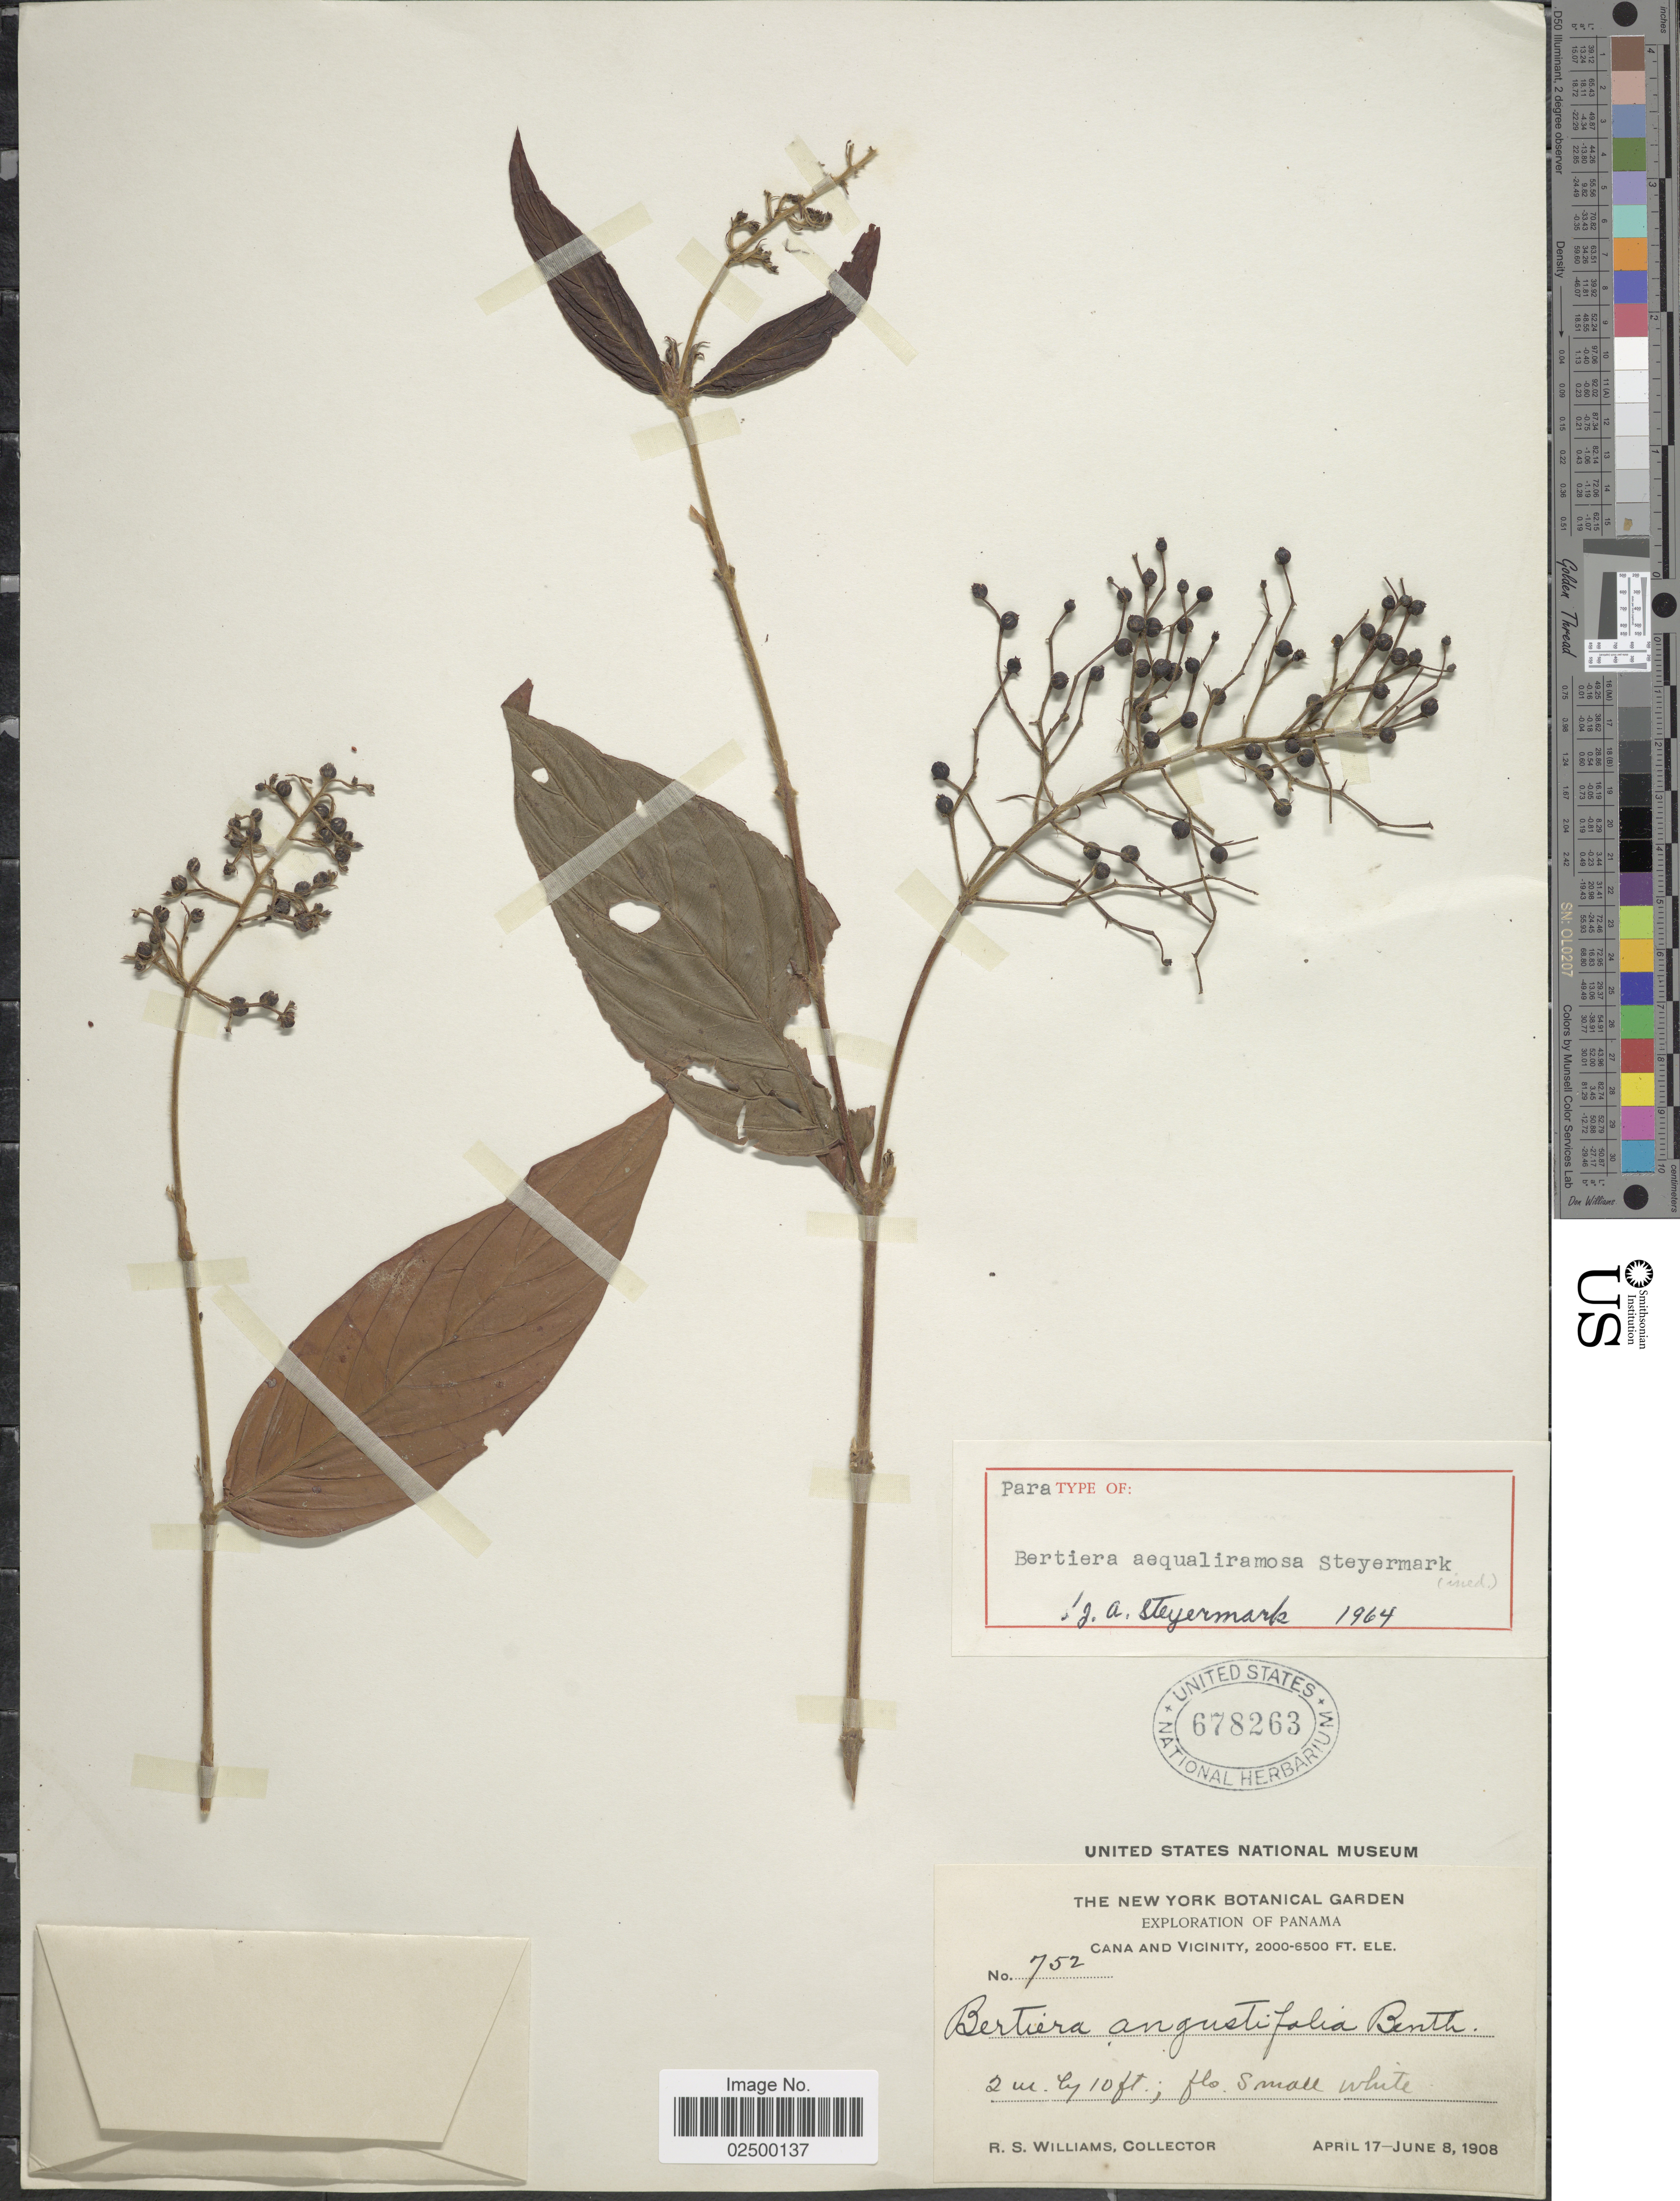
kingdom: Plantae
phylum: Tracheophyta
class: Magnoliopsida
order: Gentianales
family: Rubiaceae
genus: Bertiera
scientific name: Bertiera aequaliramosa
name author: Steyerm.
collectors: R. S. Williams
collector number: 752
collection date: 1908-04-17/1908-06-08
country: Panama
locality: Cana and Vicinity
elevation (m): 610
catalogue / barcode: US 678263